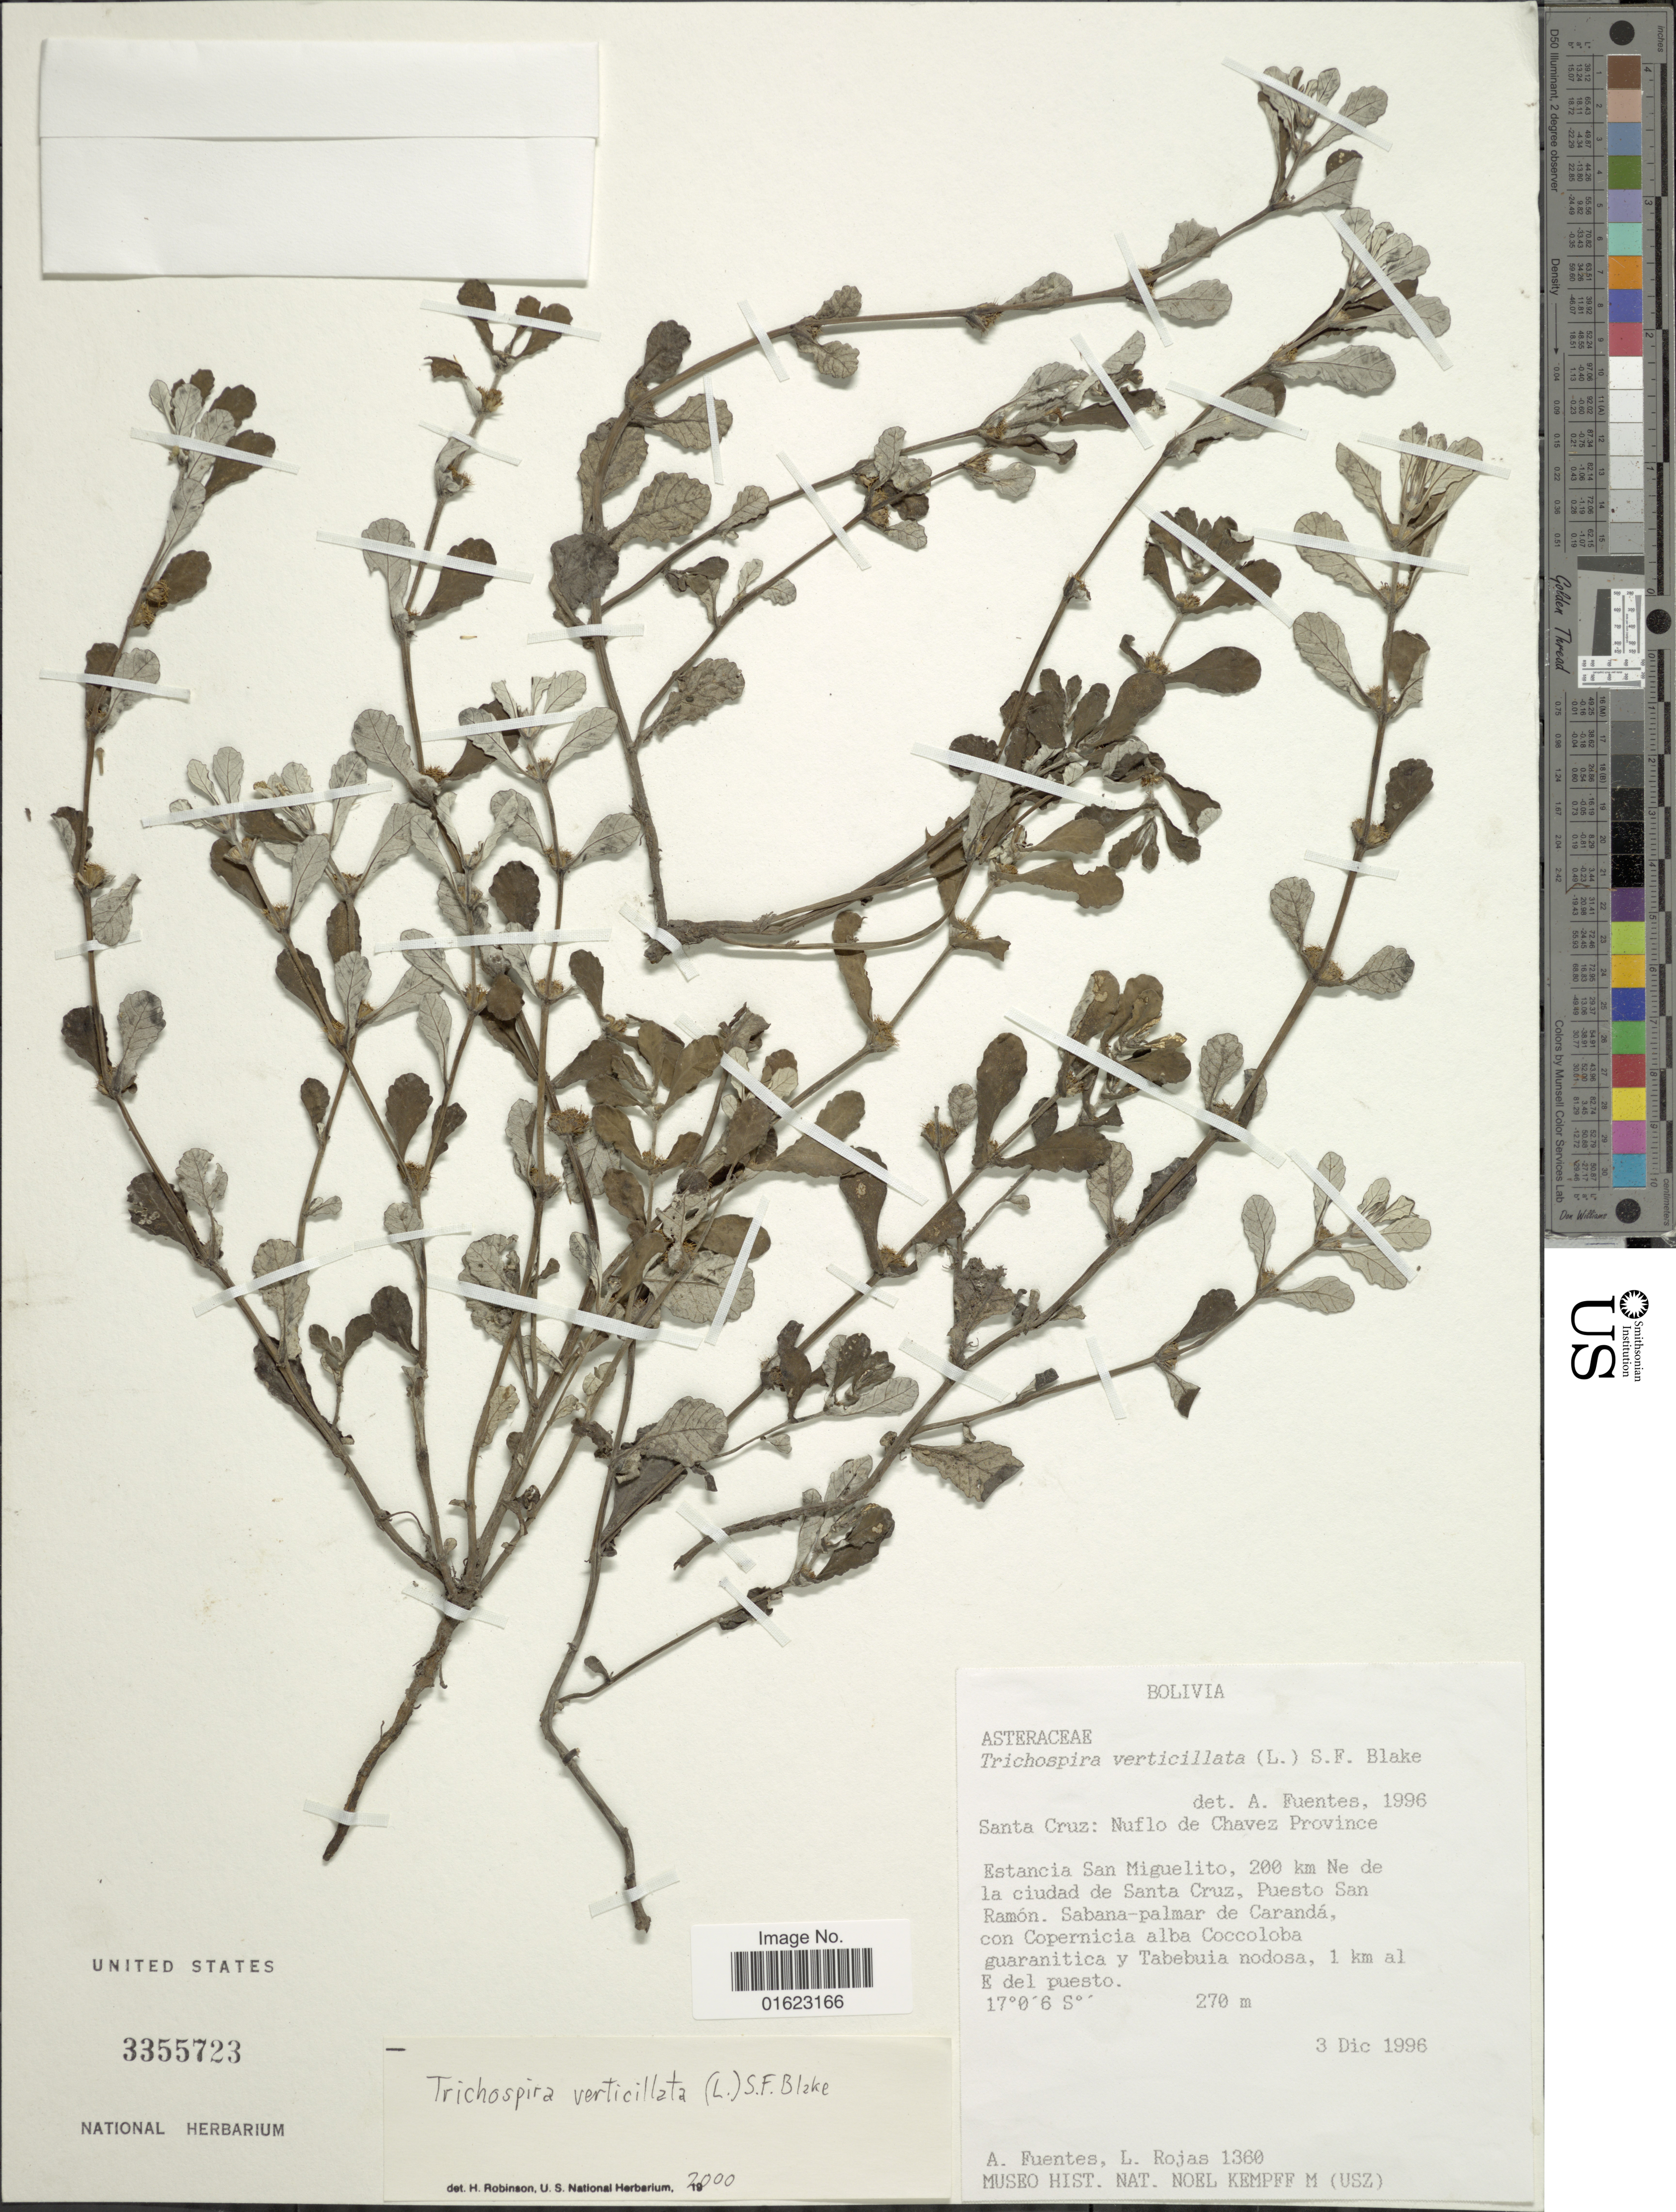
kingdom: Plantae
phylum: Tracheophyta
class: Magnoliopsida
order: Asterales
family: Asteraceae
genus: Trichospira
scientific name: Trichospira verticillata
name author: (L.) S.F. Blake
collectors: A. Fuentes & L. Rojas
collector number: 1360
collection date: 1996-12-03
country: Bolivia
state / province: Santa Cruz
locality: Bolivia, Sata Cruz: Nuflo de Chavaz Province. Estancia San Miguelito, 200 km Ne de la ciudad de Santa Cruz, Puesto San Ramon. Sabana -palmar de Caranda, con Copernicia alba Coccoloba guaranitica y Tabebuia nodosa, 1 km al E del peusto.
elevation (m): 270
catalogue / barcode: US 3355723